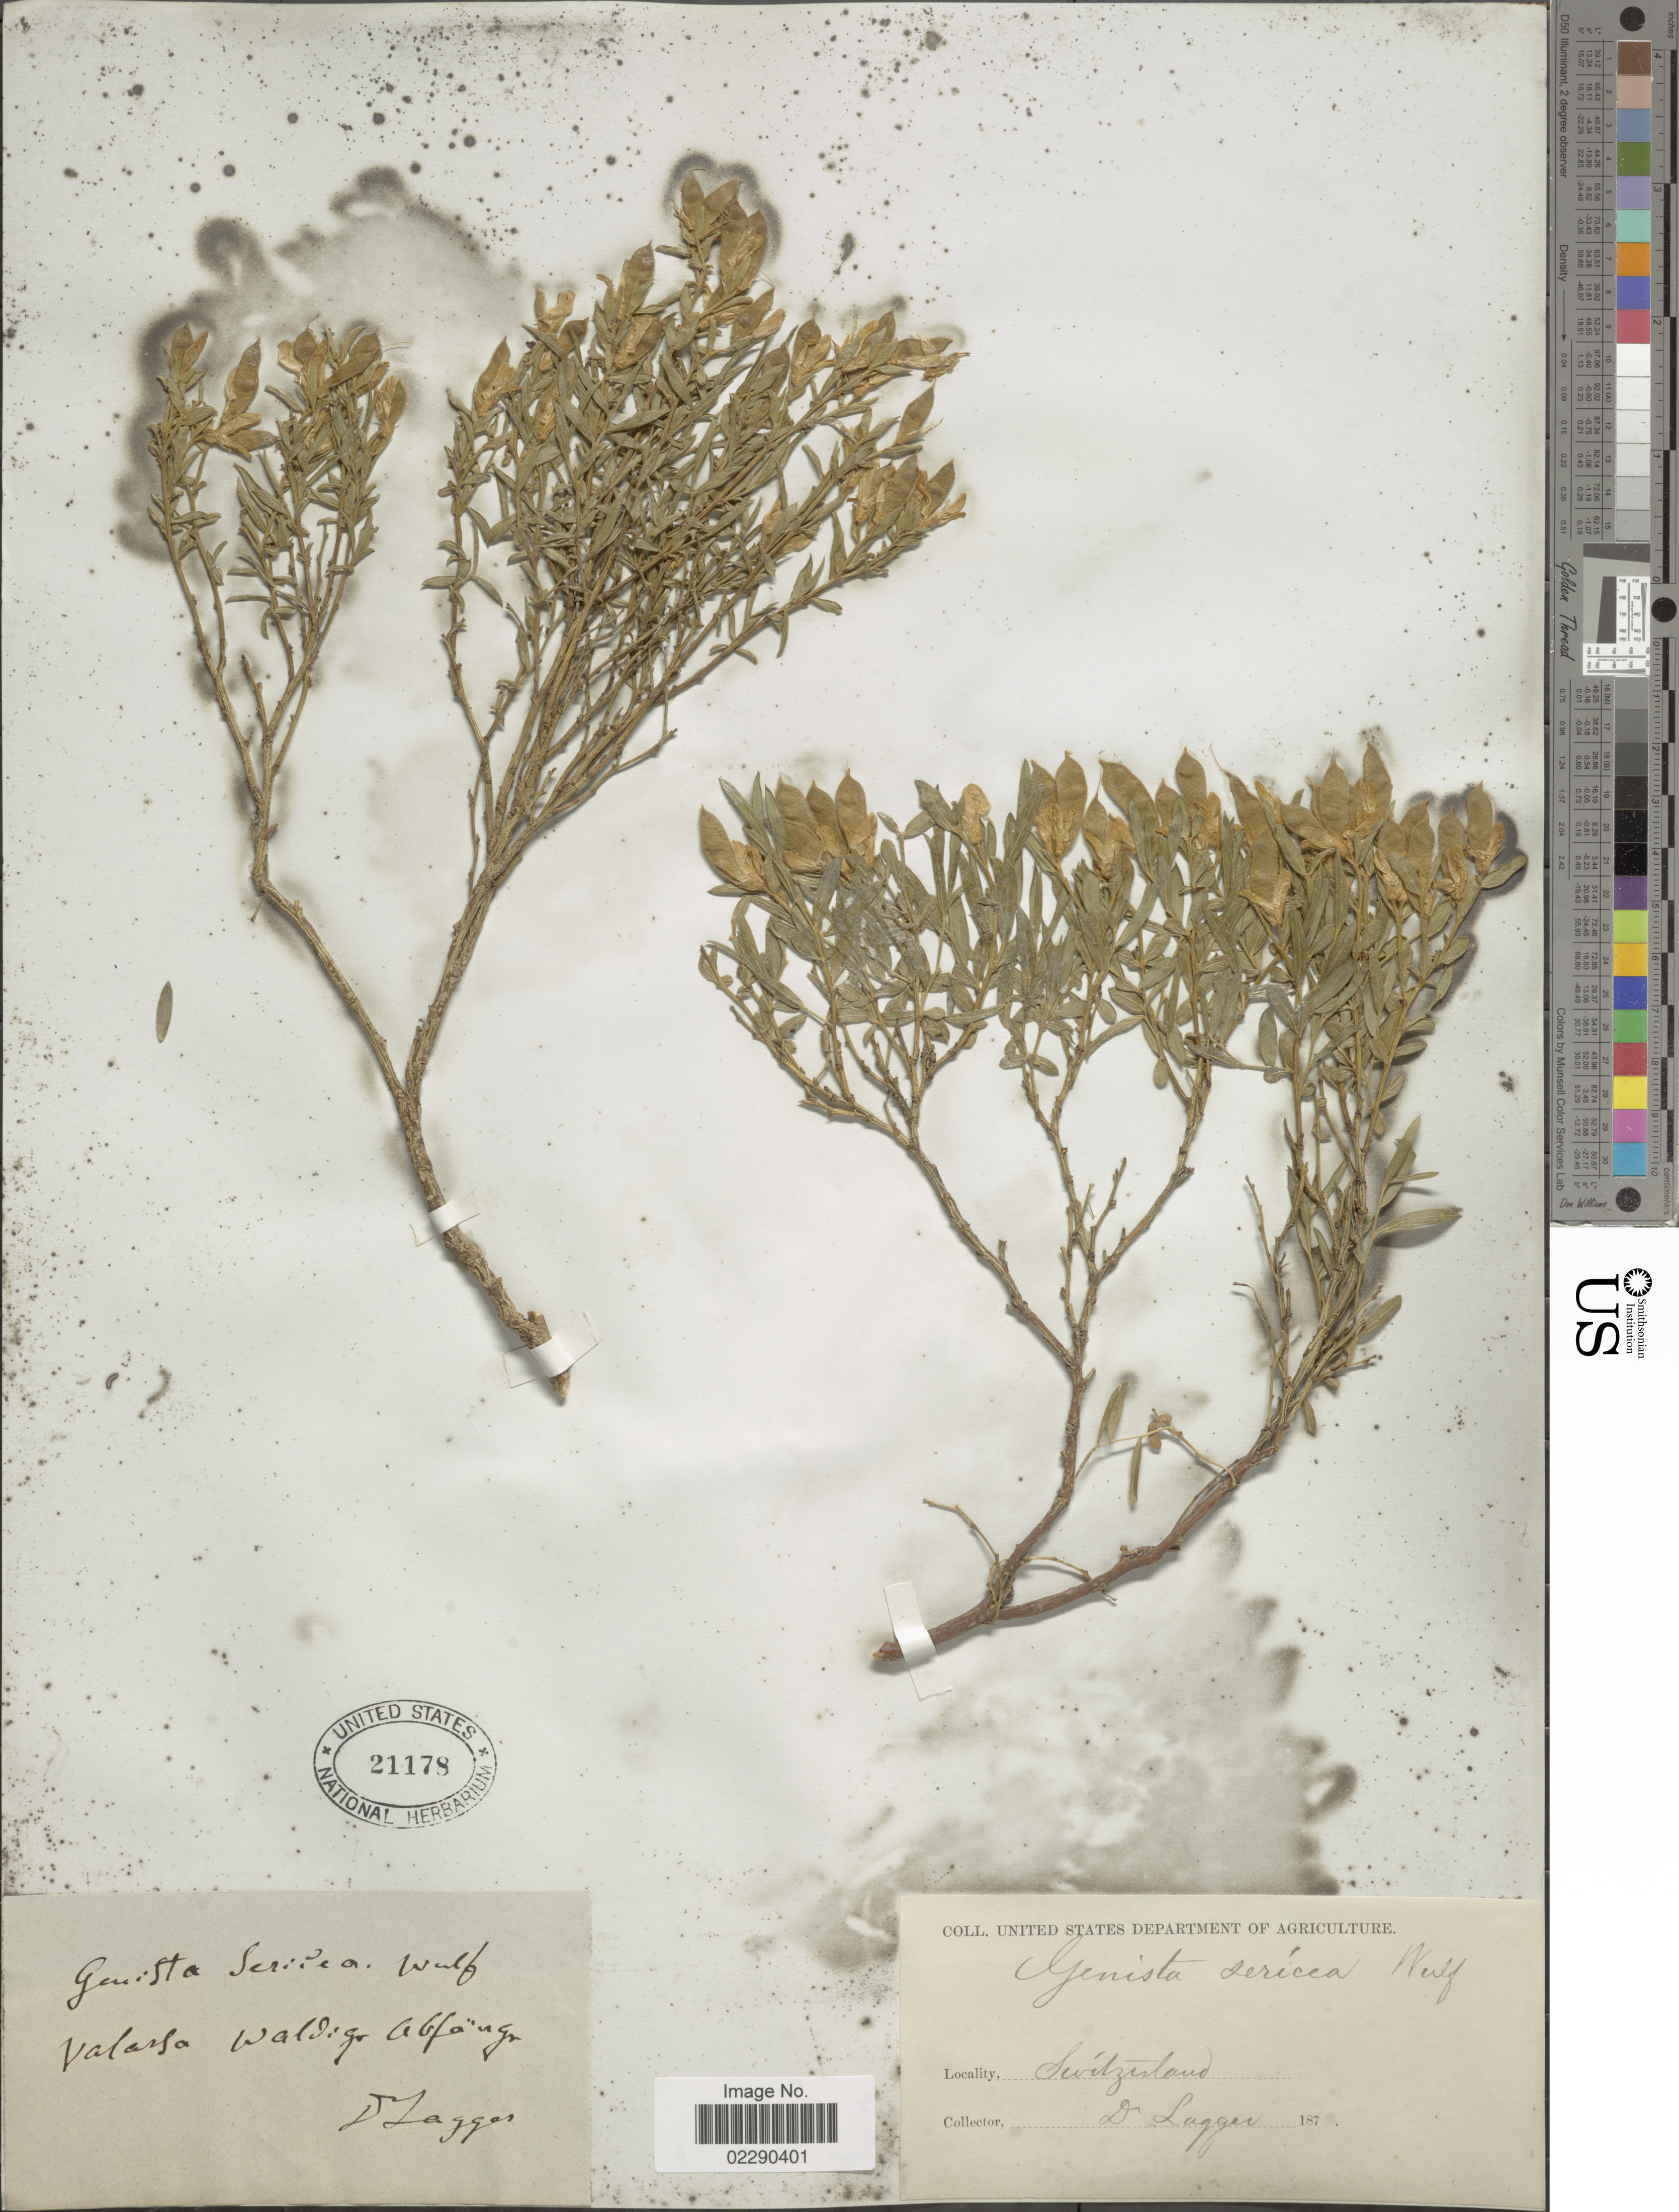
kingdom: Plantae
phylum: Tracheophyta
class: Magnoliopsida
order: Fabales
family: Fabaceae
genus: Genista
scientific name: Genista sericea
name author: Wulfen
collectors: F. J. Lagger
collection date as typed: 187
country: Italy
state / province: Trentino-Alto Adige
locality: Vallarsa waldige abhangen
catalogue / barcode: US 21178